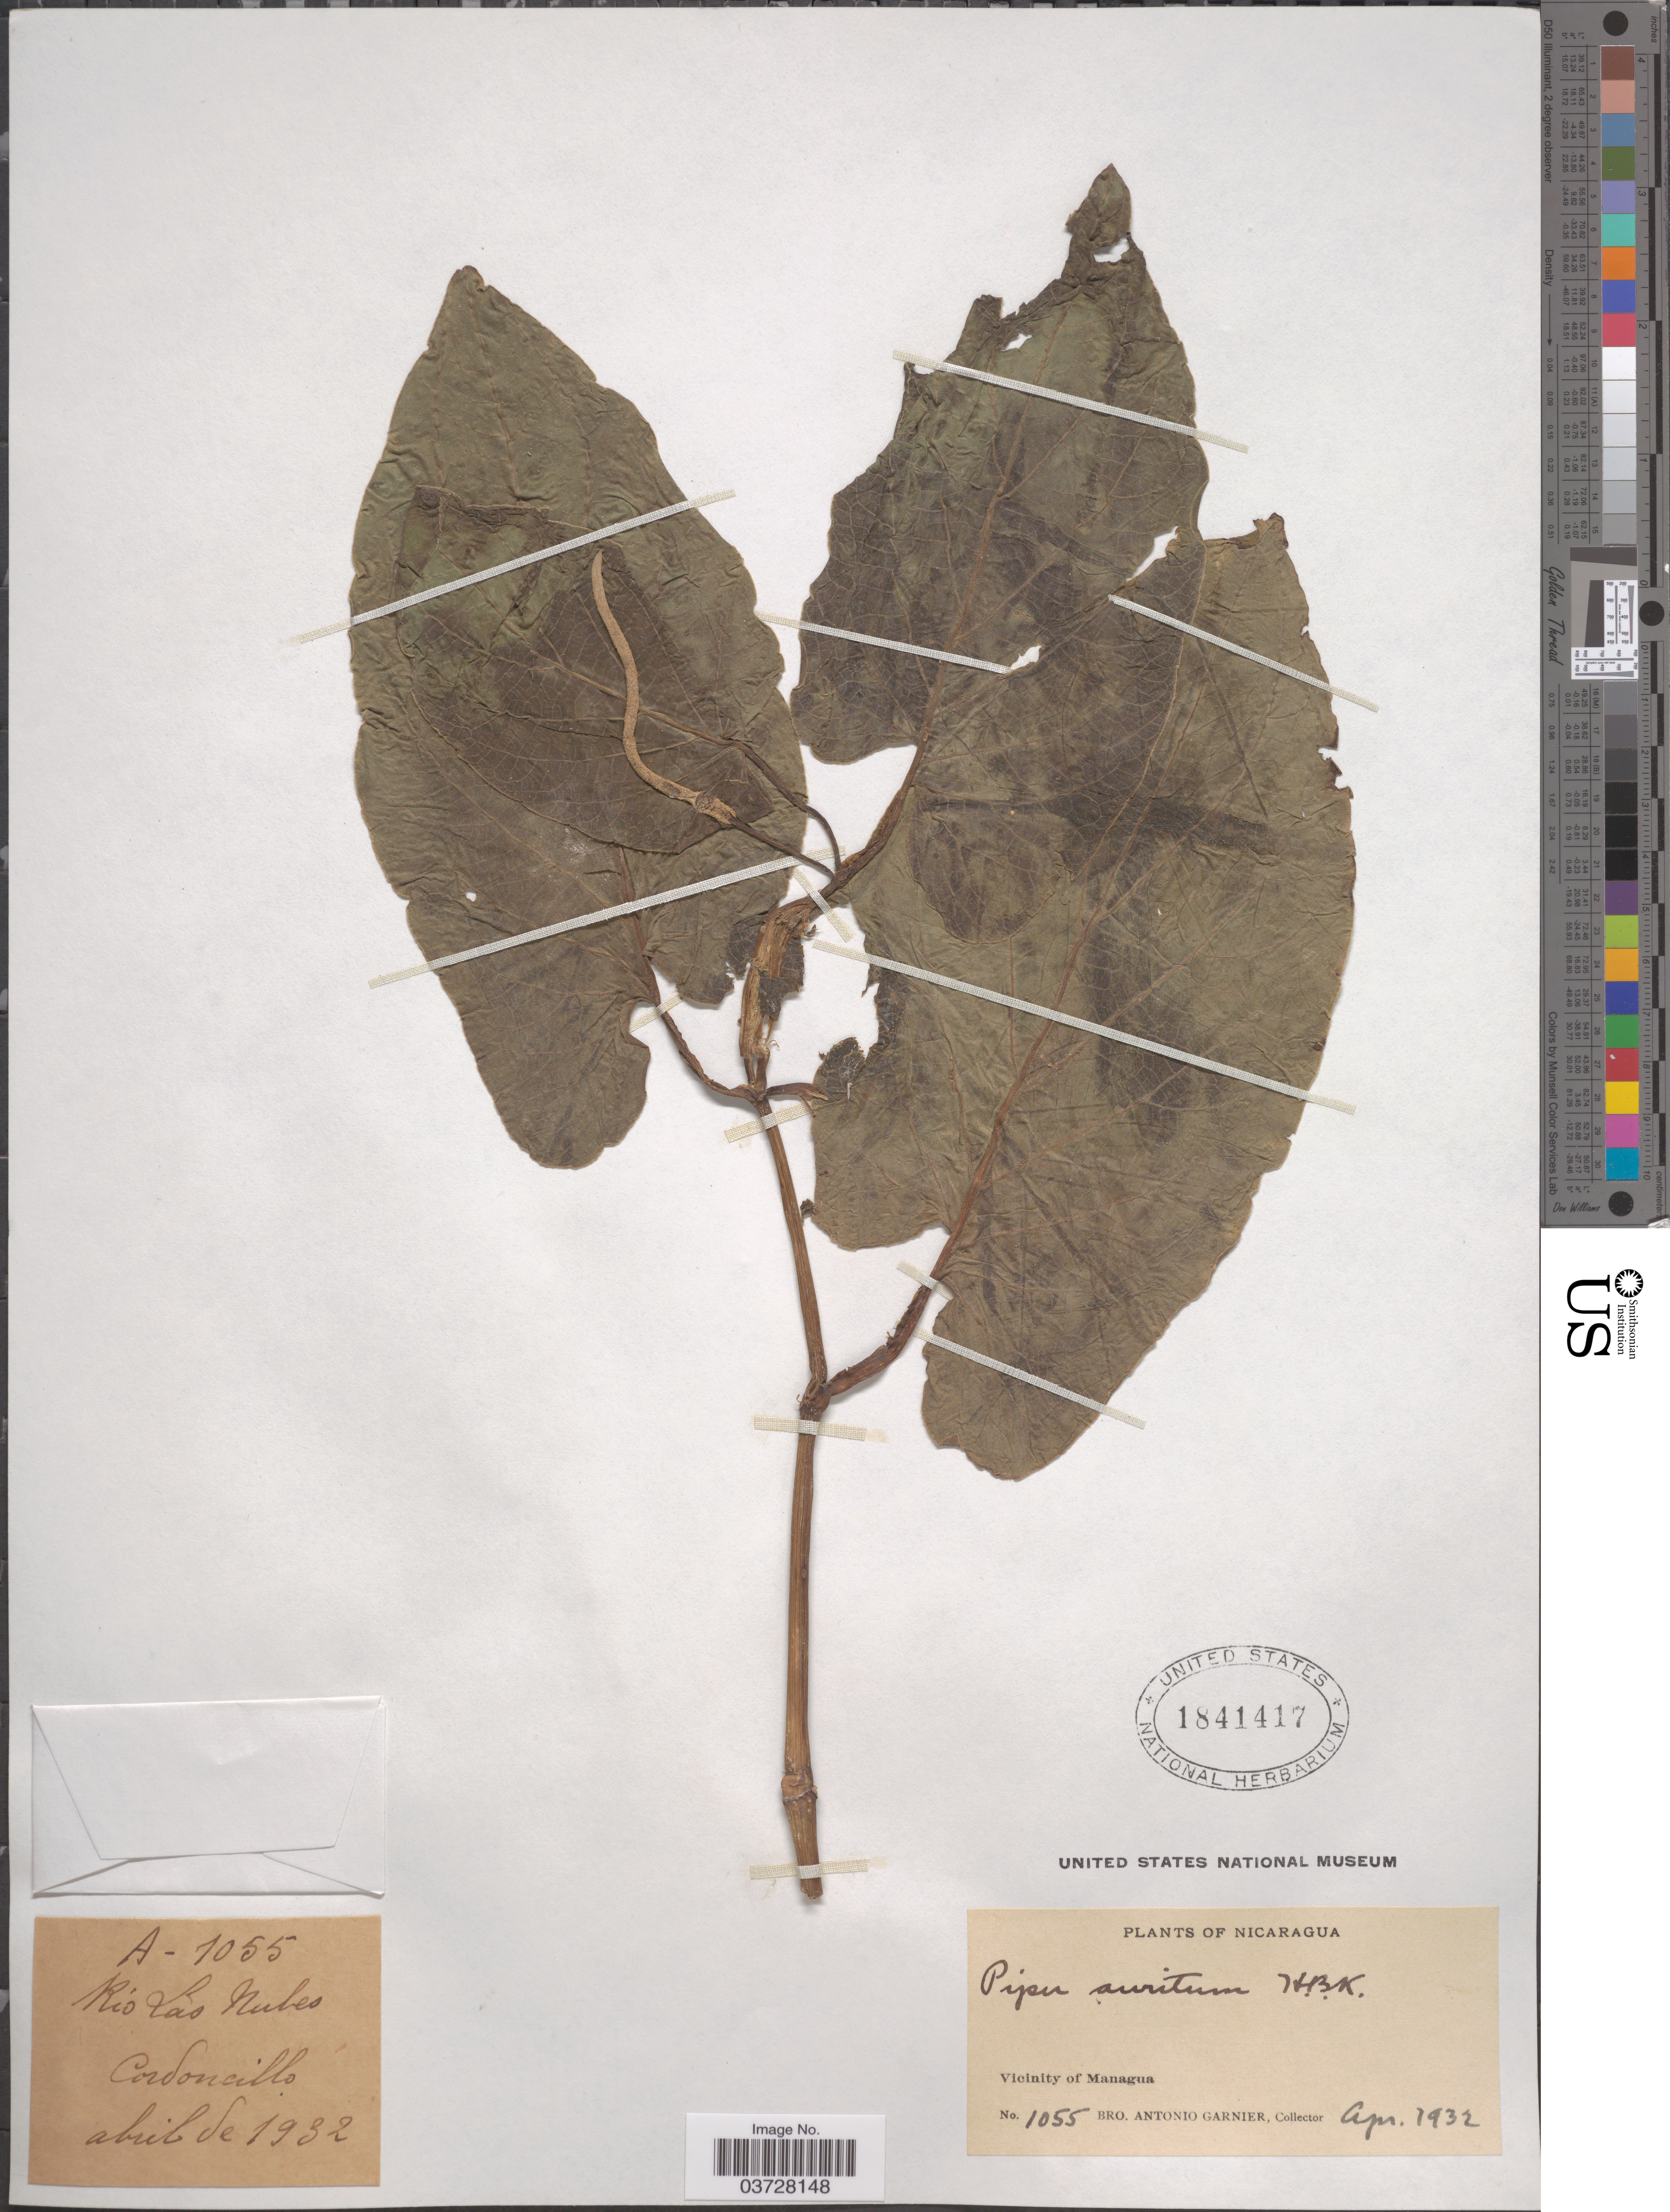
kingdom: Plantae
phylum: Tracheophyta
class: Magnoliopsida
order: Piperales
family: Piperaceae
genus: Piper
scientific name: Piper auritum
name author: Kunth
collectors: Bro. A. Garnier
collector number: A-1055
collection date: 1932-04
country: Nicaragua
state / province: Managua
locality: Rio Las Nubes. Vicinity of Managua.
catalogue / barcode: US 1841417